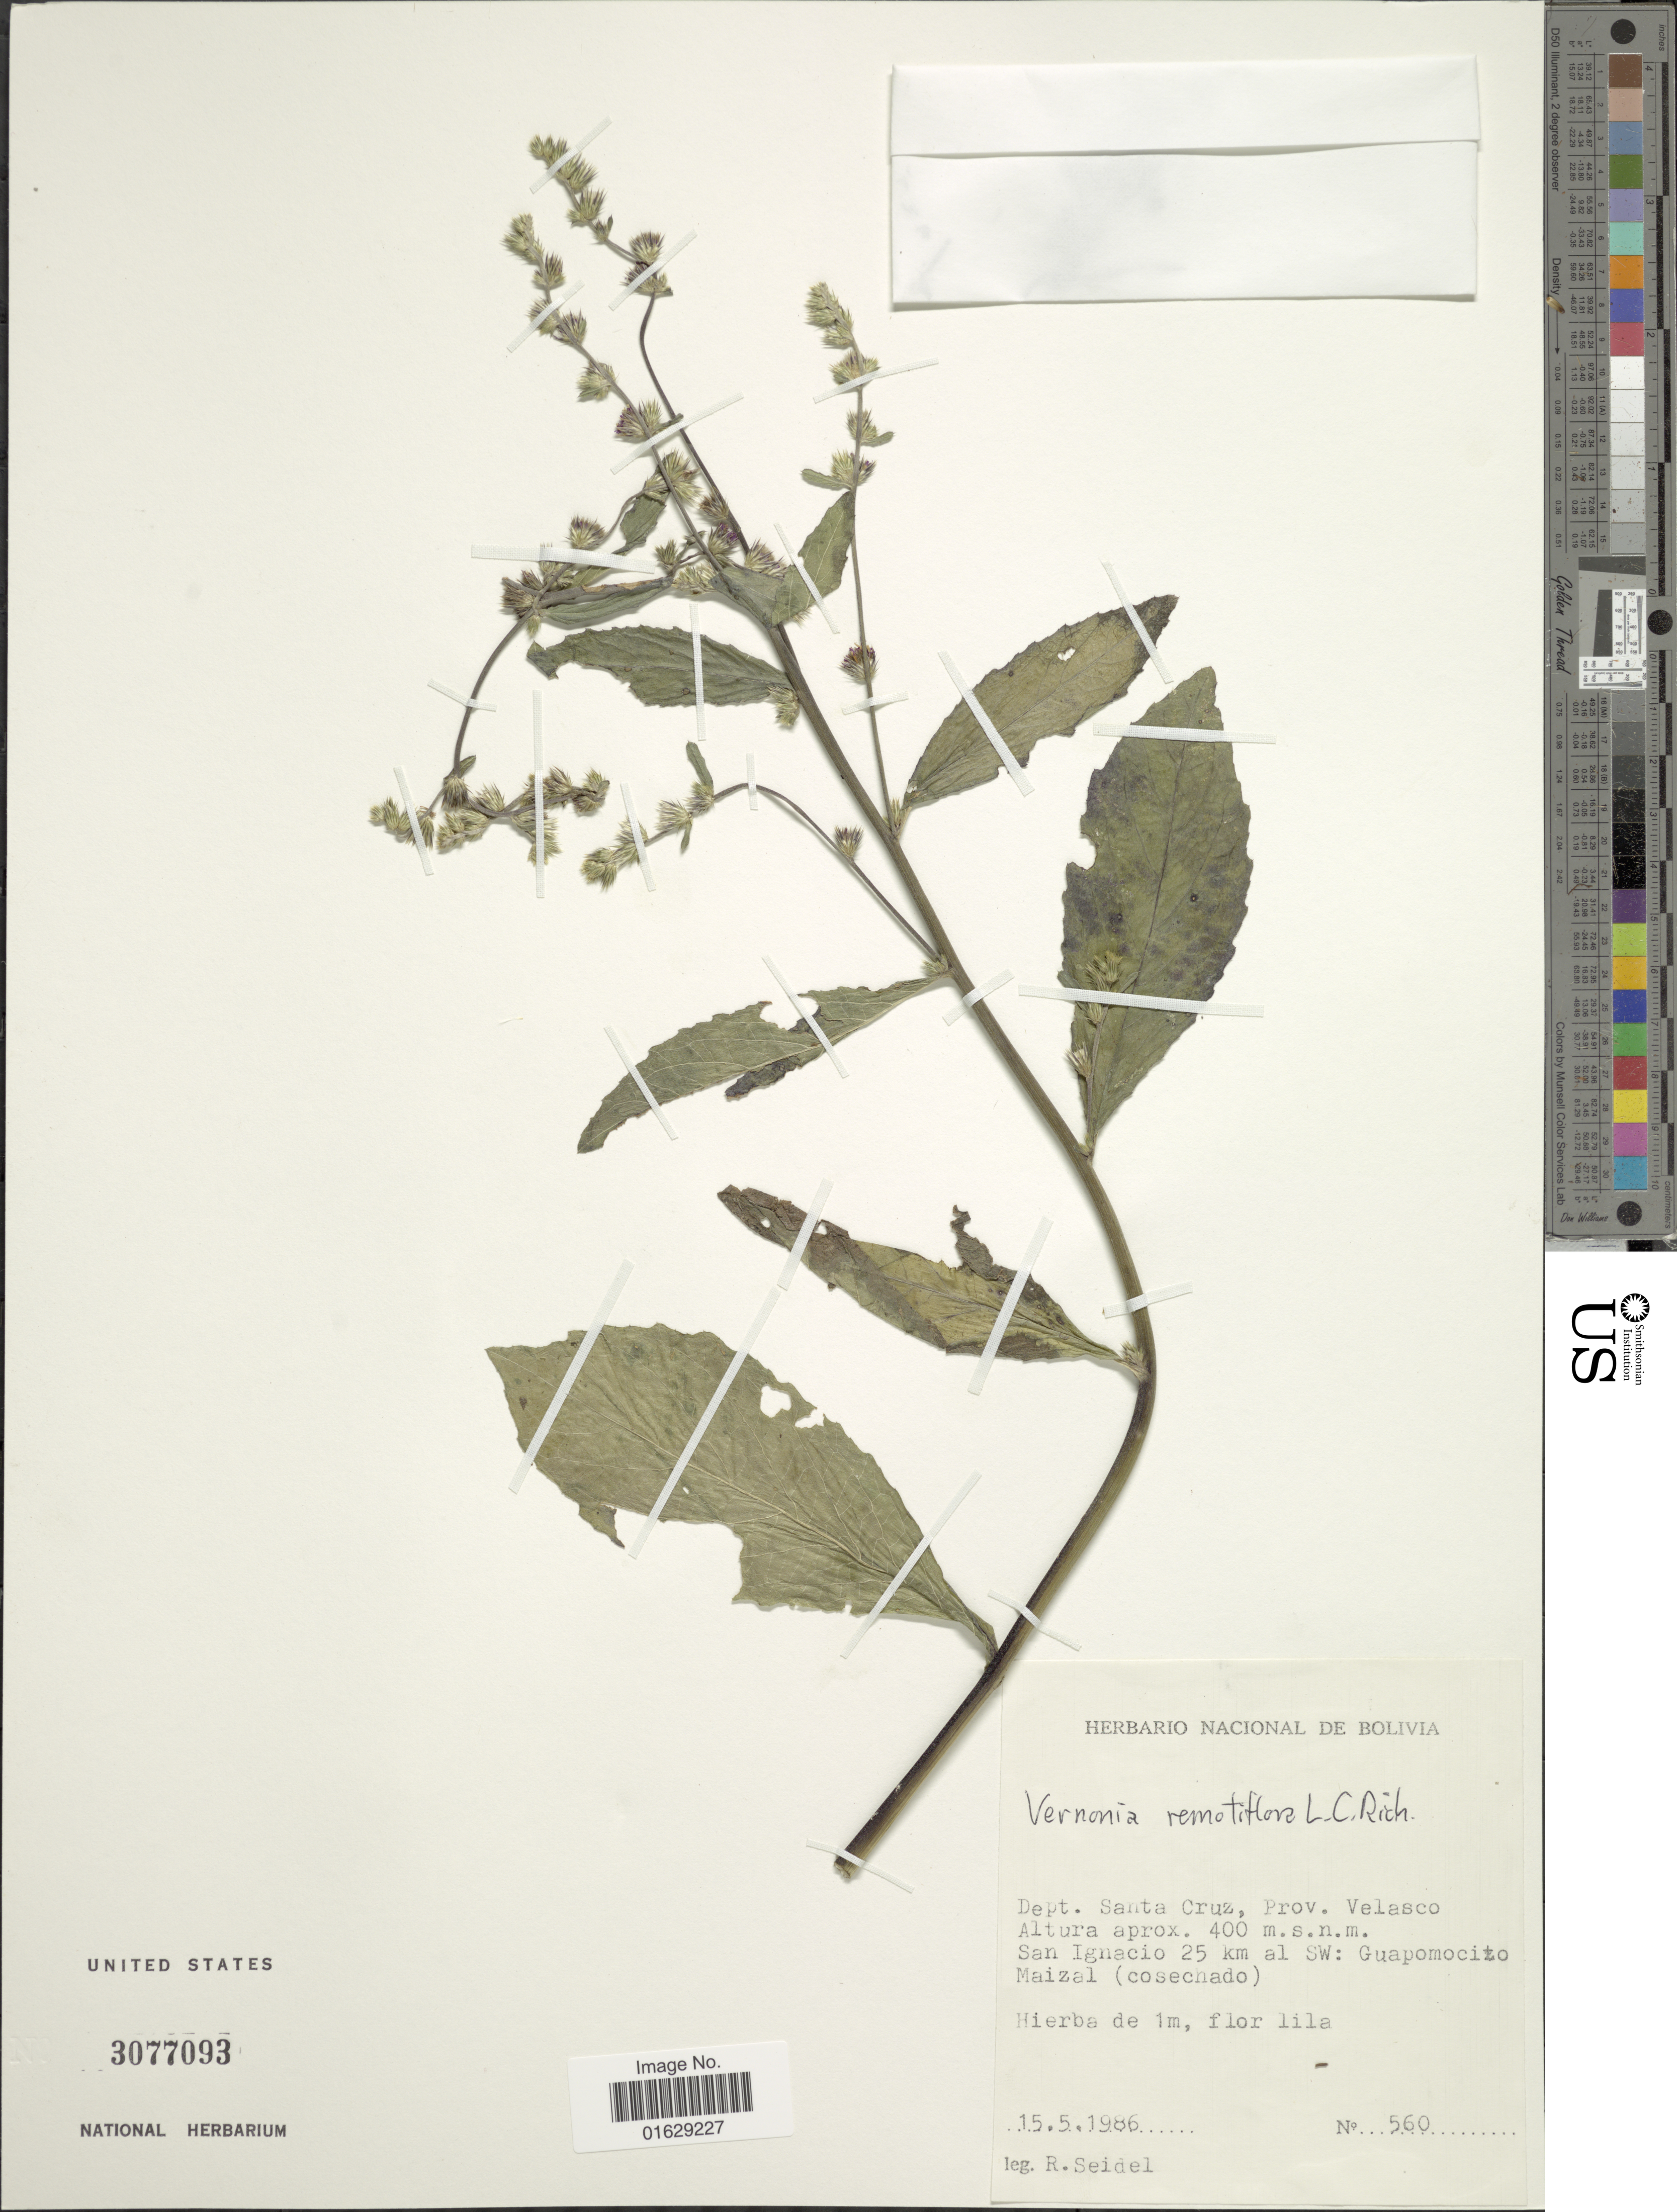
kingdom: Plantae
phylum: Tracheophyta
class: Magnoliopsida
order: Asterales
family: Asteraceae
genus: Lepidaploa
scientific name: Lepidaploa remotiflora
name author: (Rich.) H. Rob.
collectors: R. Seidel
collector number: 560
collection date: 1986-05-15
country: Bolivia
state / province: Santa Cruz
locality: Dept. Santa Cruz, Prov. Velasco, San Ignacio 25 km al SW: Guapomocito Maizal (cosechado)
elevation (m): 400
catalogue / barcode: US 3077093